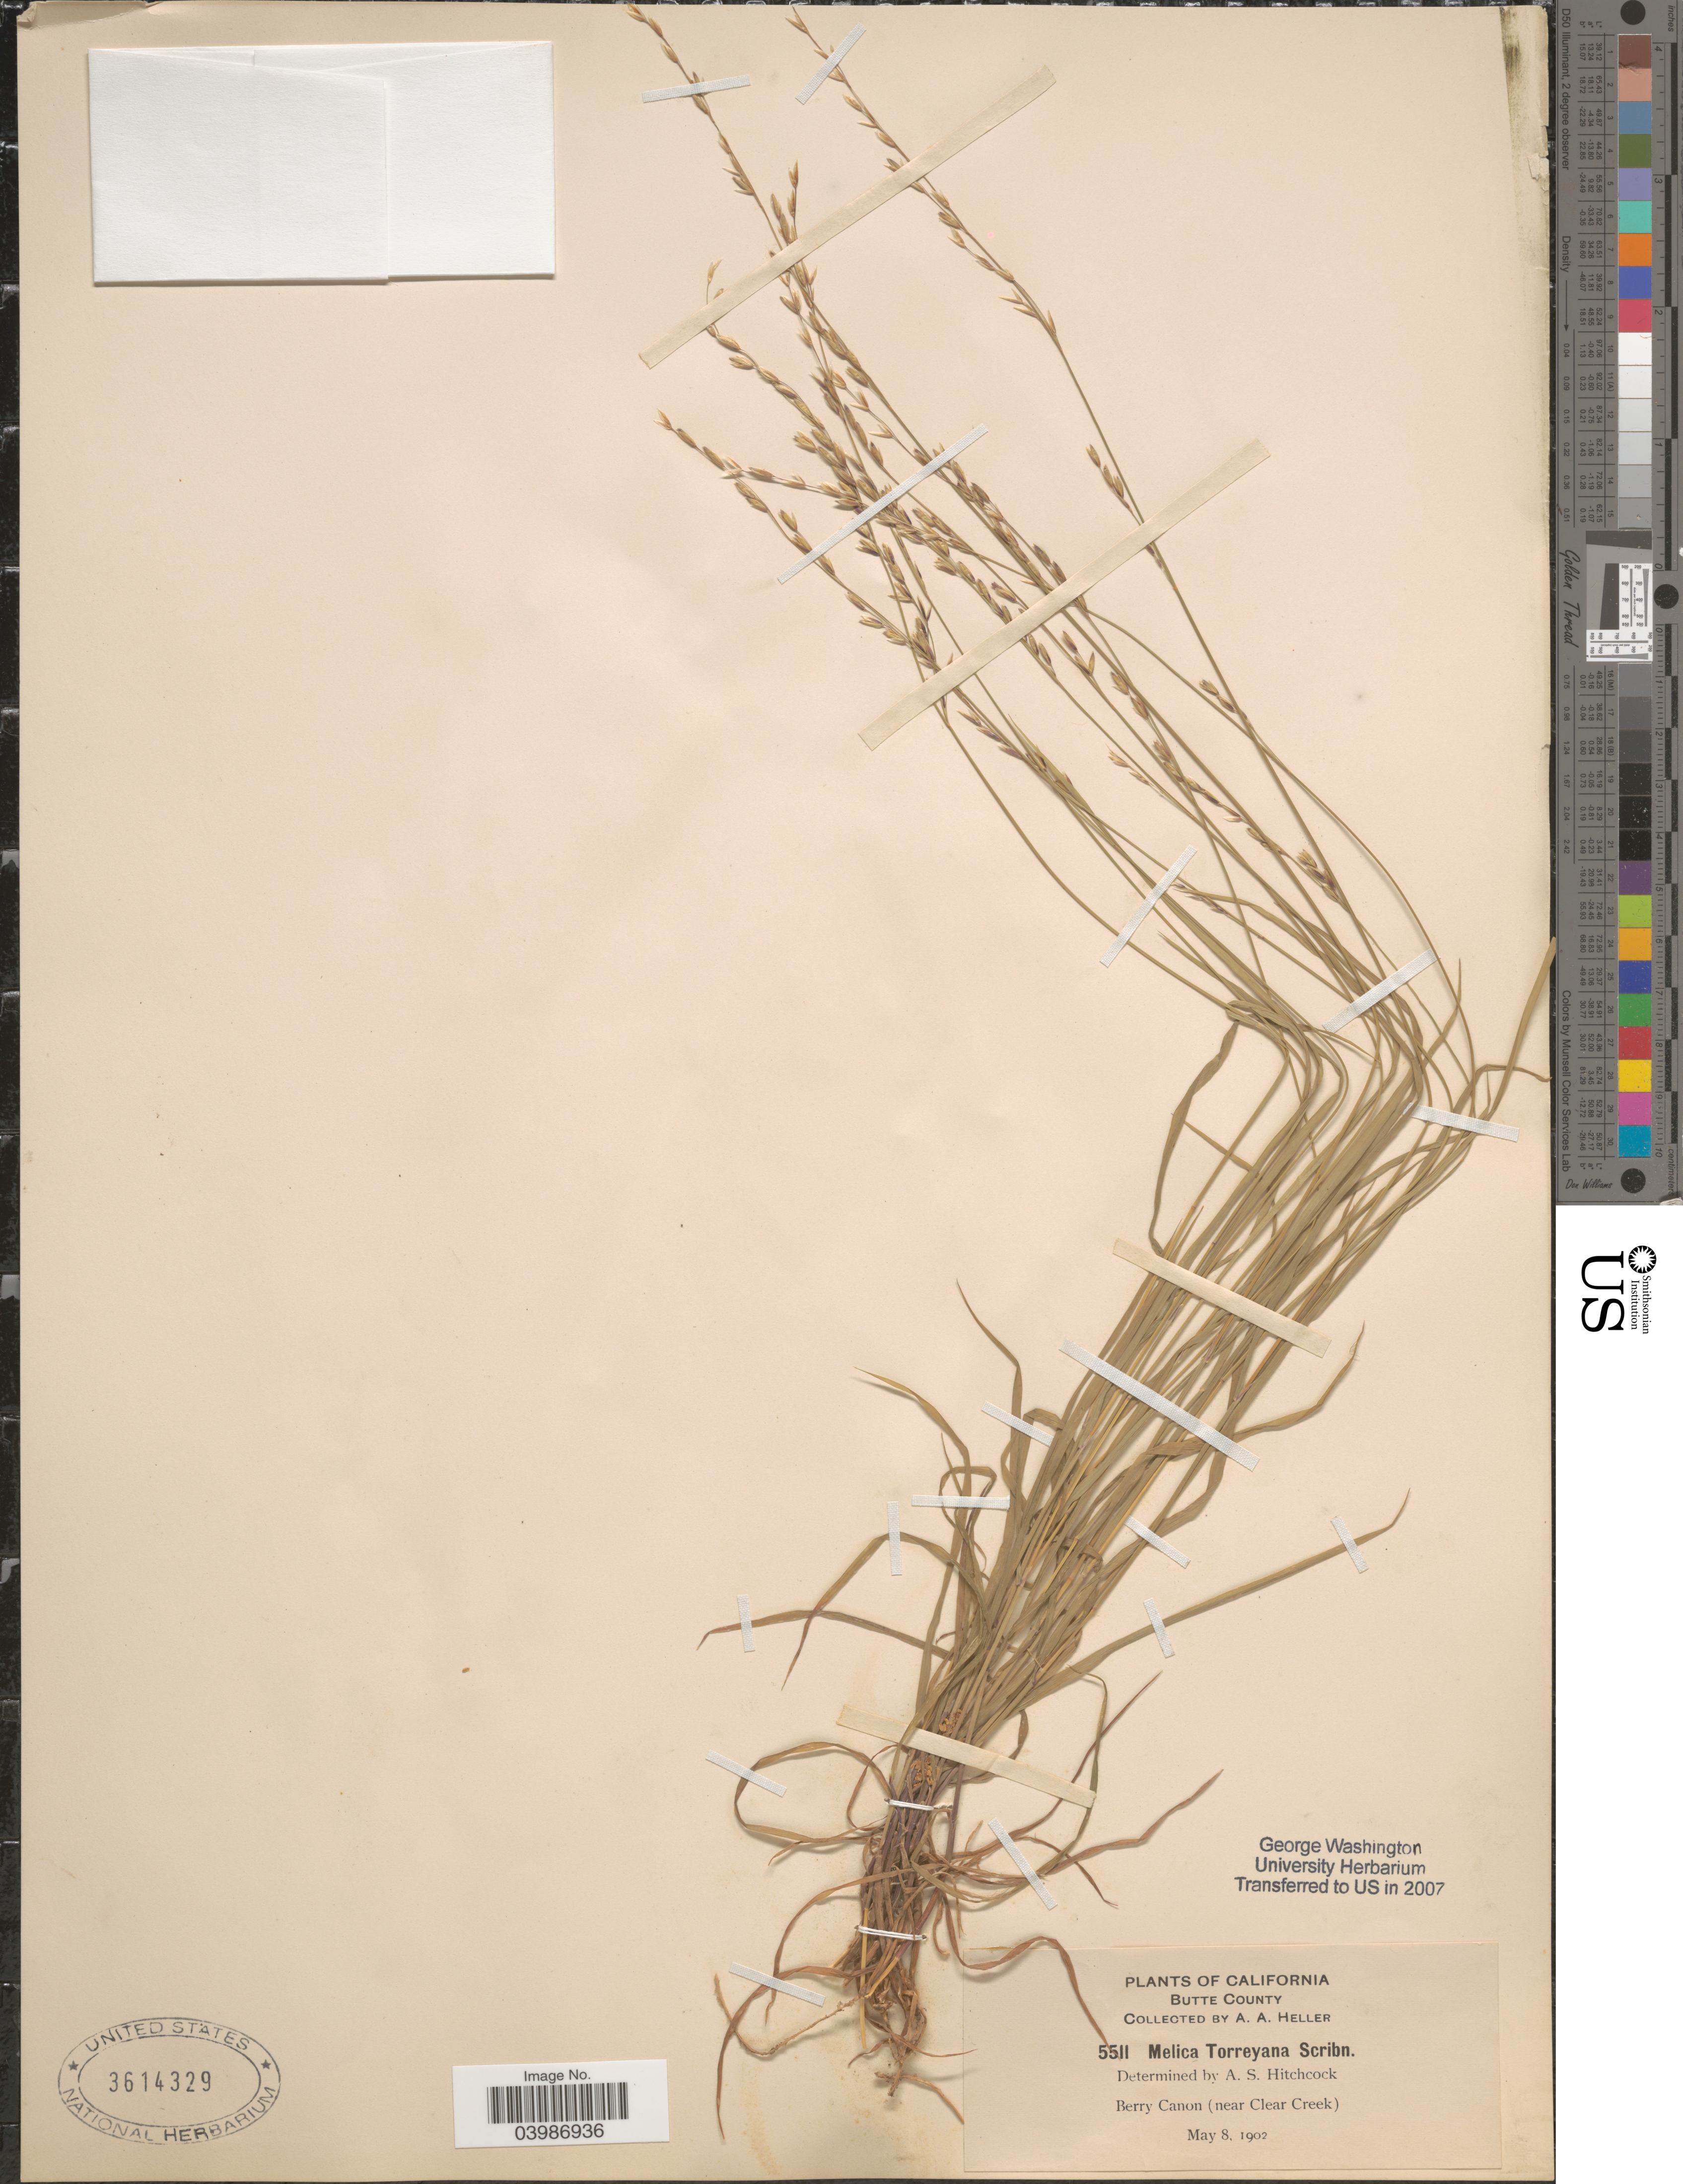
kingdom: Plantae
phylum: Tracheophyta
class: Liliopsida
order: Poales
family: Poaceae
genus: Melica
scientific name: Melica torreyana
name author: Scribn.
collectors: A. A. Heller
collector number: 5511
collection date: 1902-05-08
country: United States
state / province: California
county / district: Butte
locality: Butte County. Berry Canon (near Clear Creek).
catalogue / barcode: US 3614329